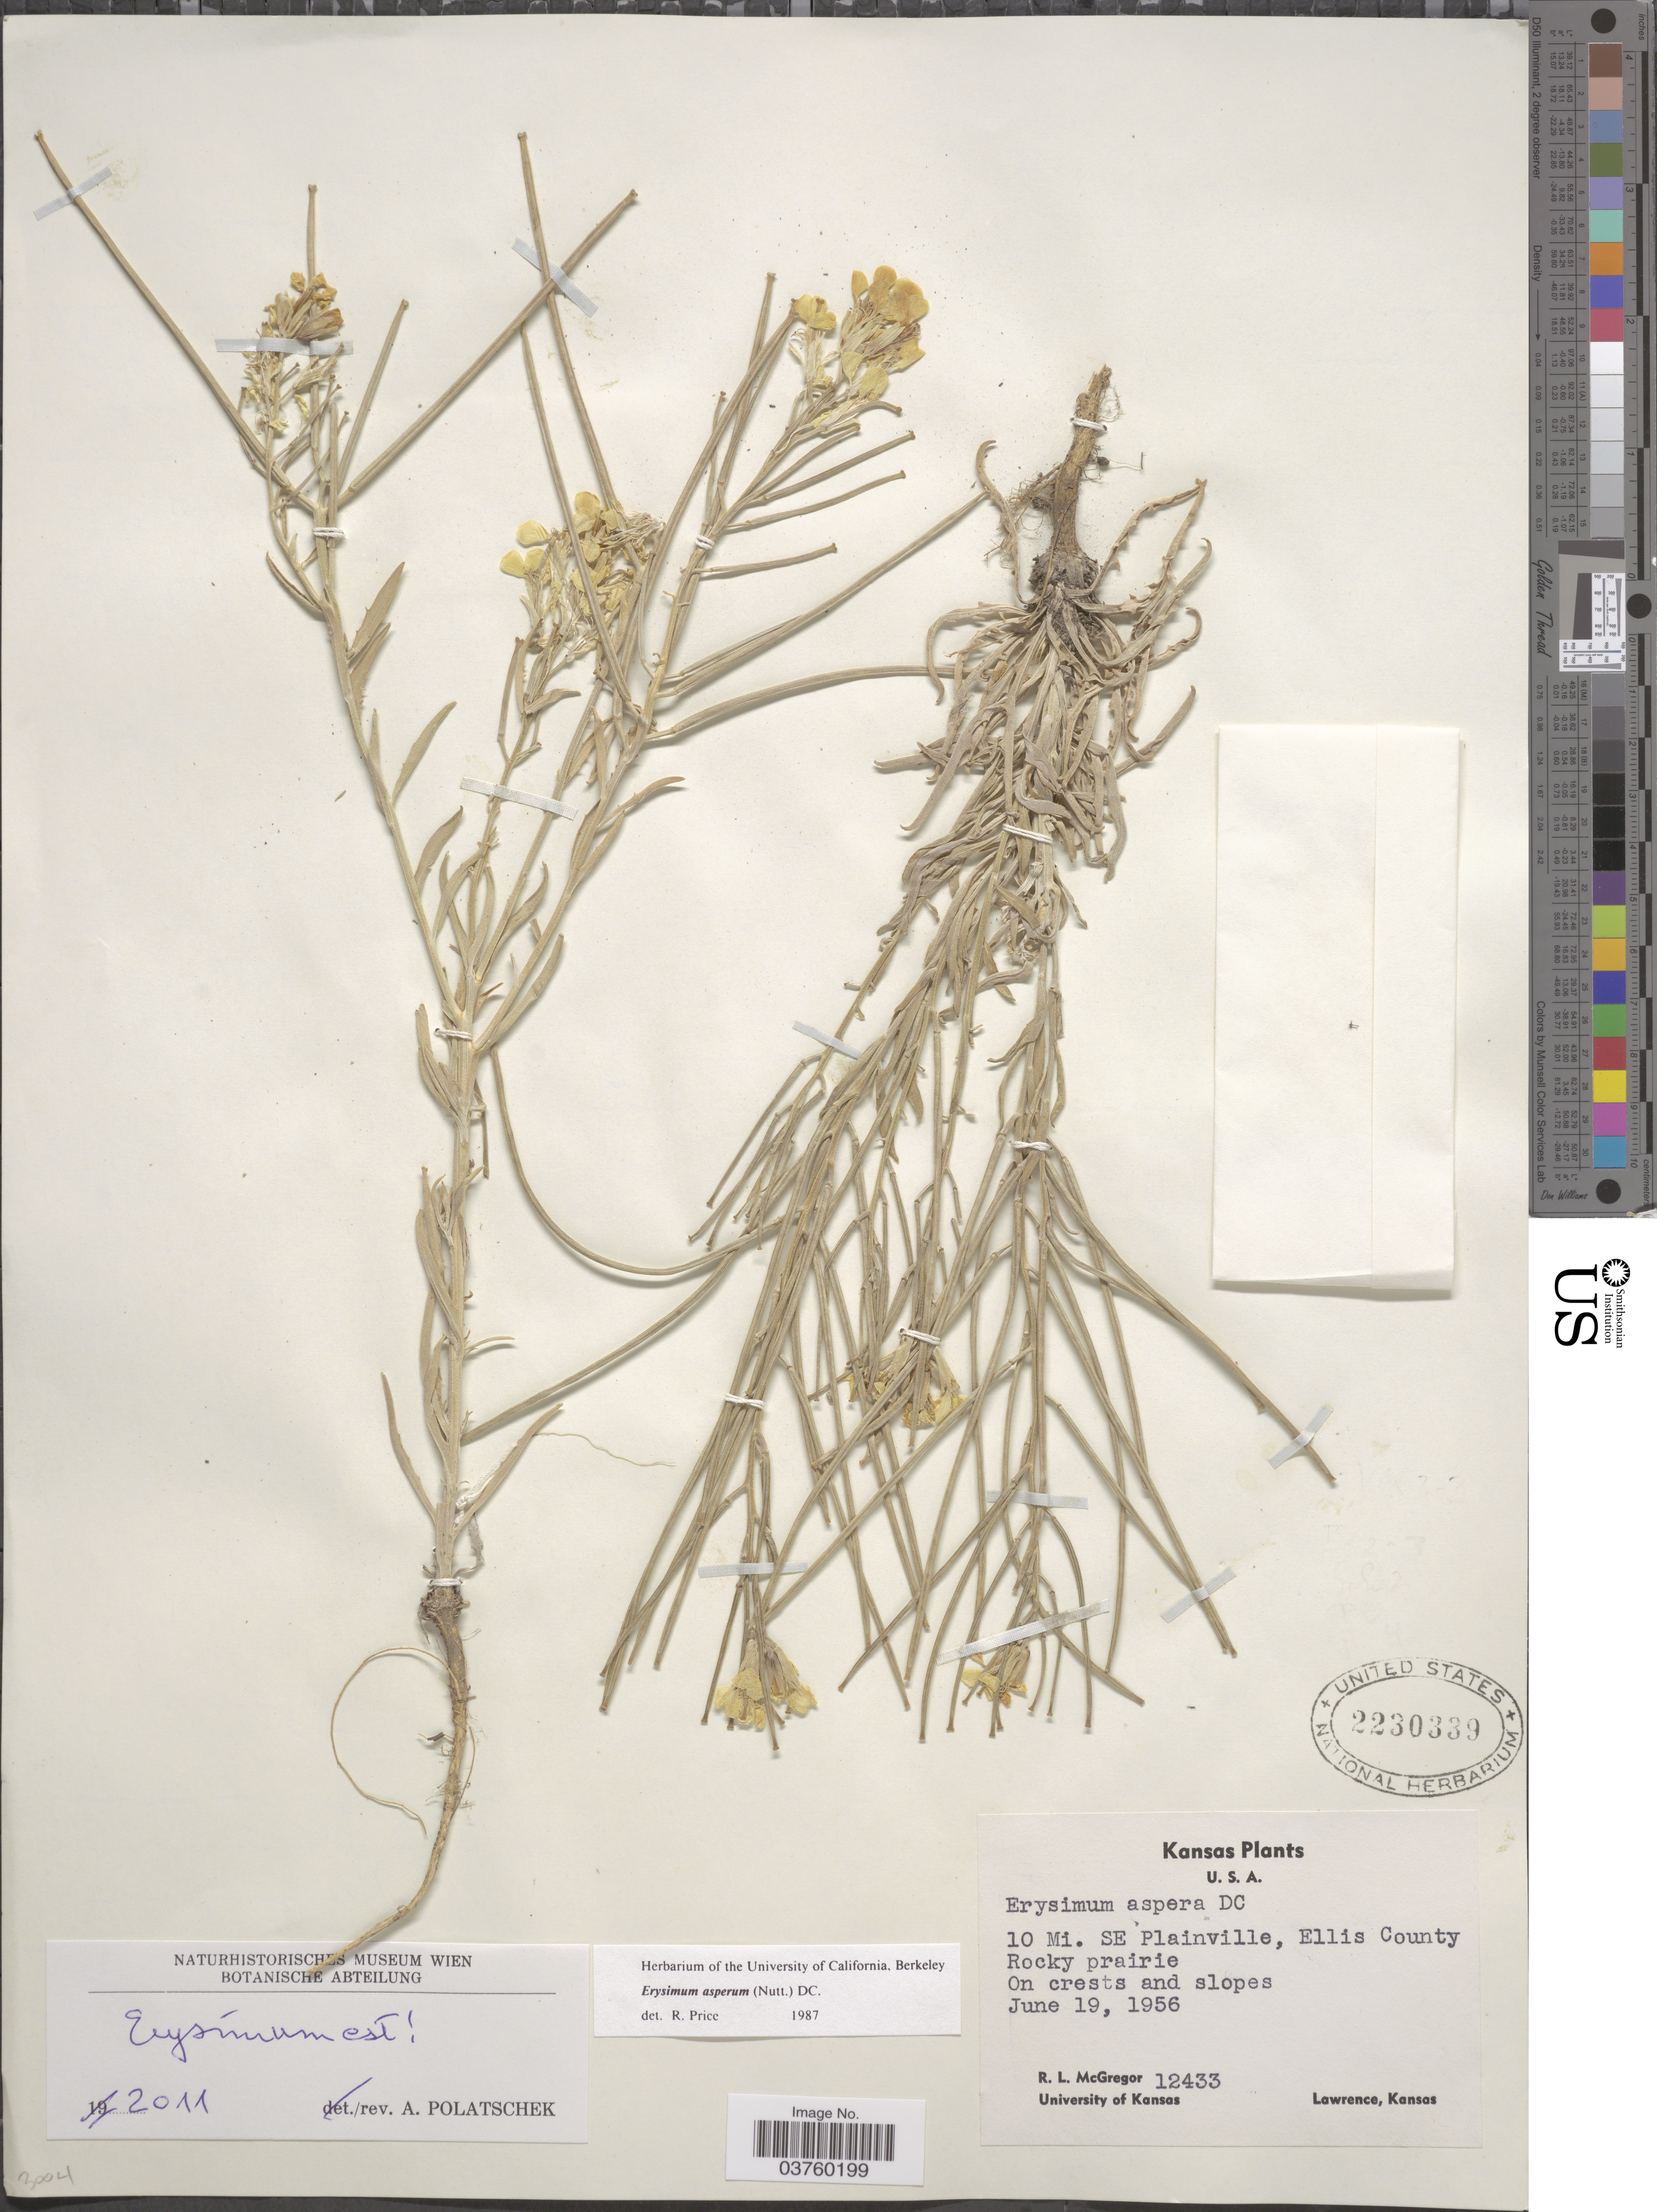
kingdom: Plantae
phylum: Tracheophyta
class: Magnoliopsida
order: Brassicales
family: Brassicaceae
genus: Erysimum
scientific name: Erysimum asperum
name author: (Nutt.) DC.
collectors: R. McGregor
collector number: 12433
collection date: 1956-06-19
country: United States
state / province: Kansas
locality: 10 Mi. SE Plainville, Ellis County. Rocky prairie.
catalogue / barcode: US 2230339